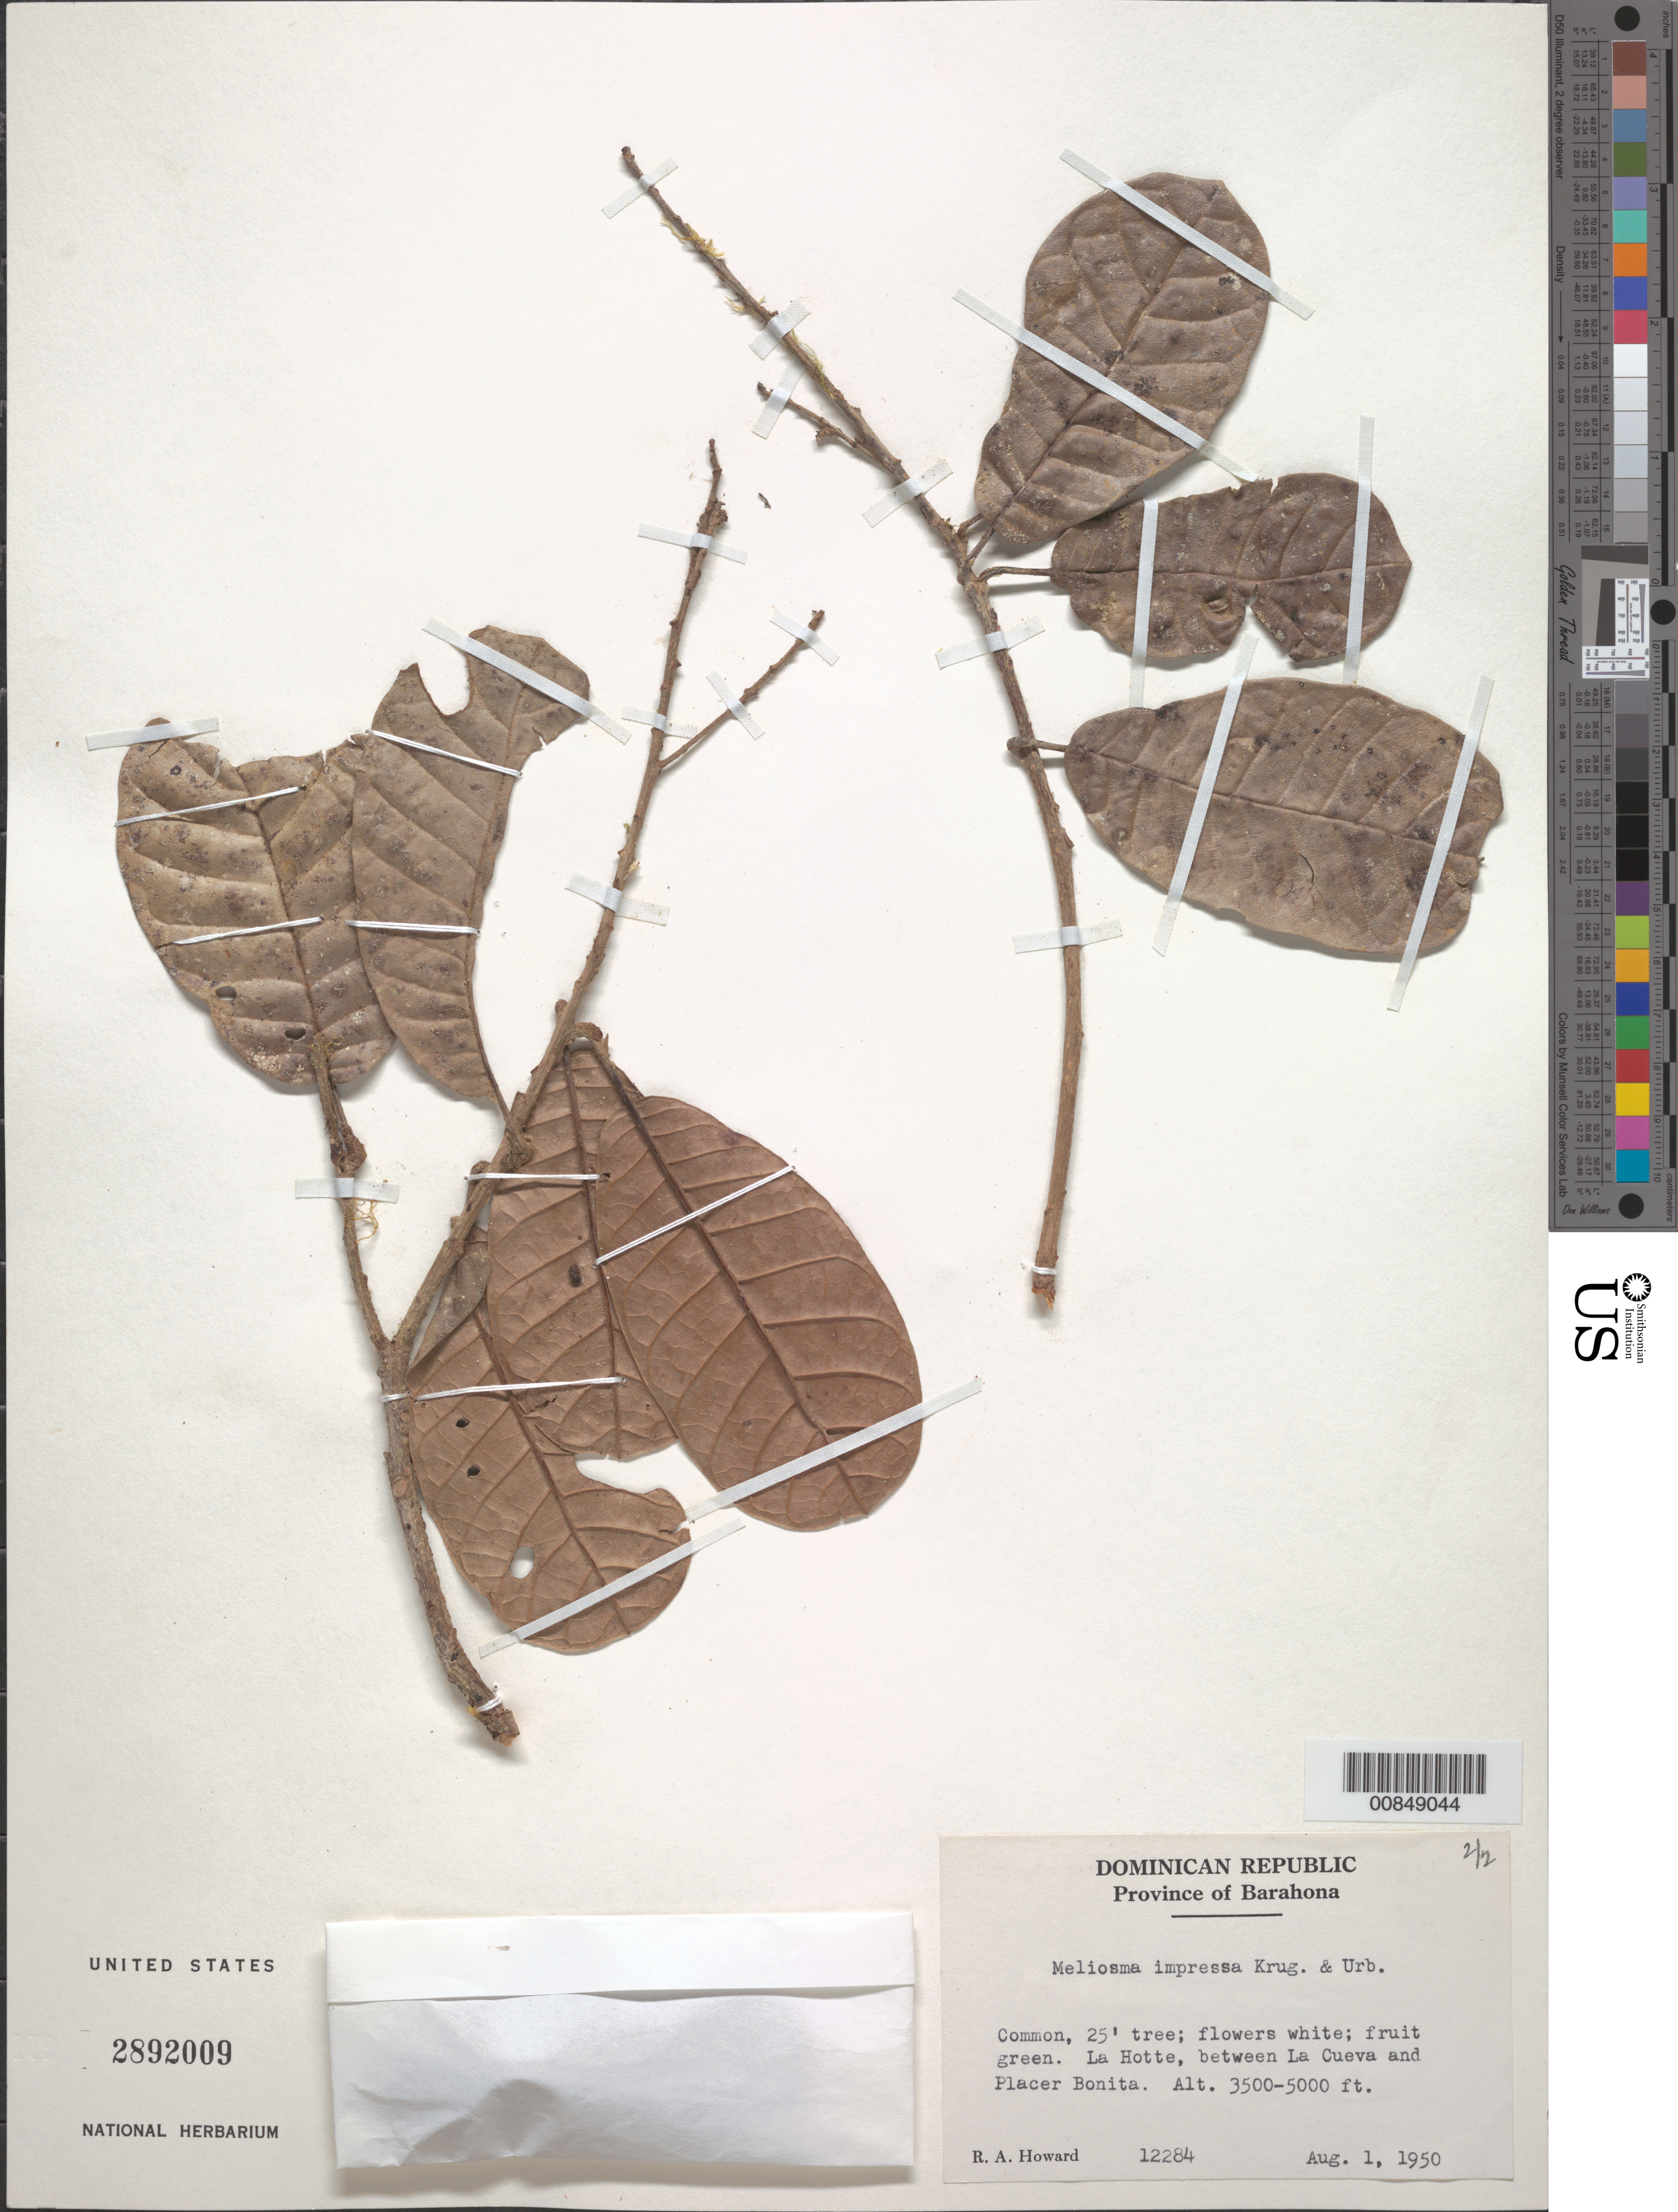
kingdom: Plantae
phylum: Tracheophyta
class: Magnoliopsida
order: Proteales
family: Sabiaceae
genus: Meliosma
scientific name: Meliosma impressa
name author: Krug & Urb.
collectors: R. A. Howard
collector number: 12284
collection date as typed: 01 Aug 1950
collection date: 1950-08-01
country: Dominican Republic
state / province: Barahona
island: Hispaniola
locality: La Hotte, between La Cueva and Placer Bonita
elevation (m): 1067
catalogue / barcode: US 2892009